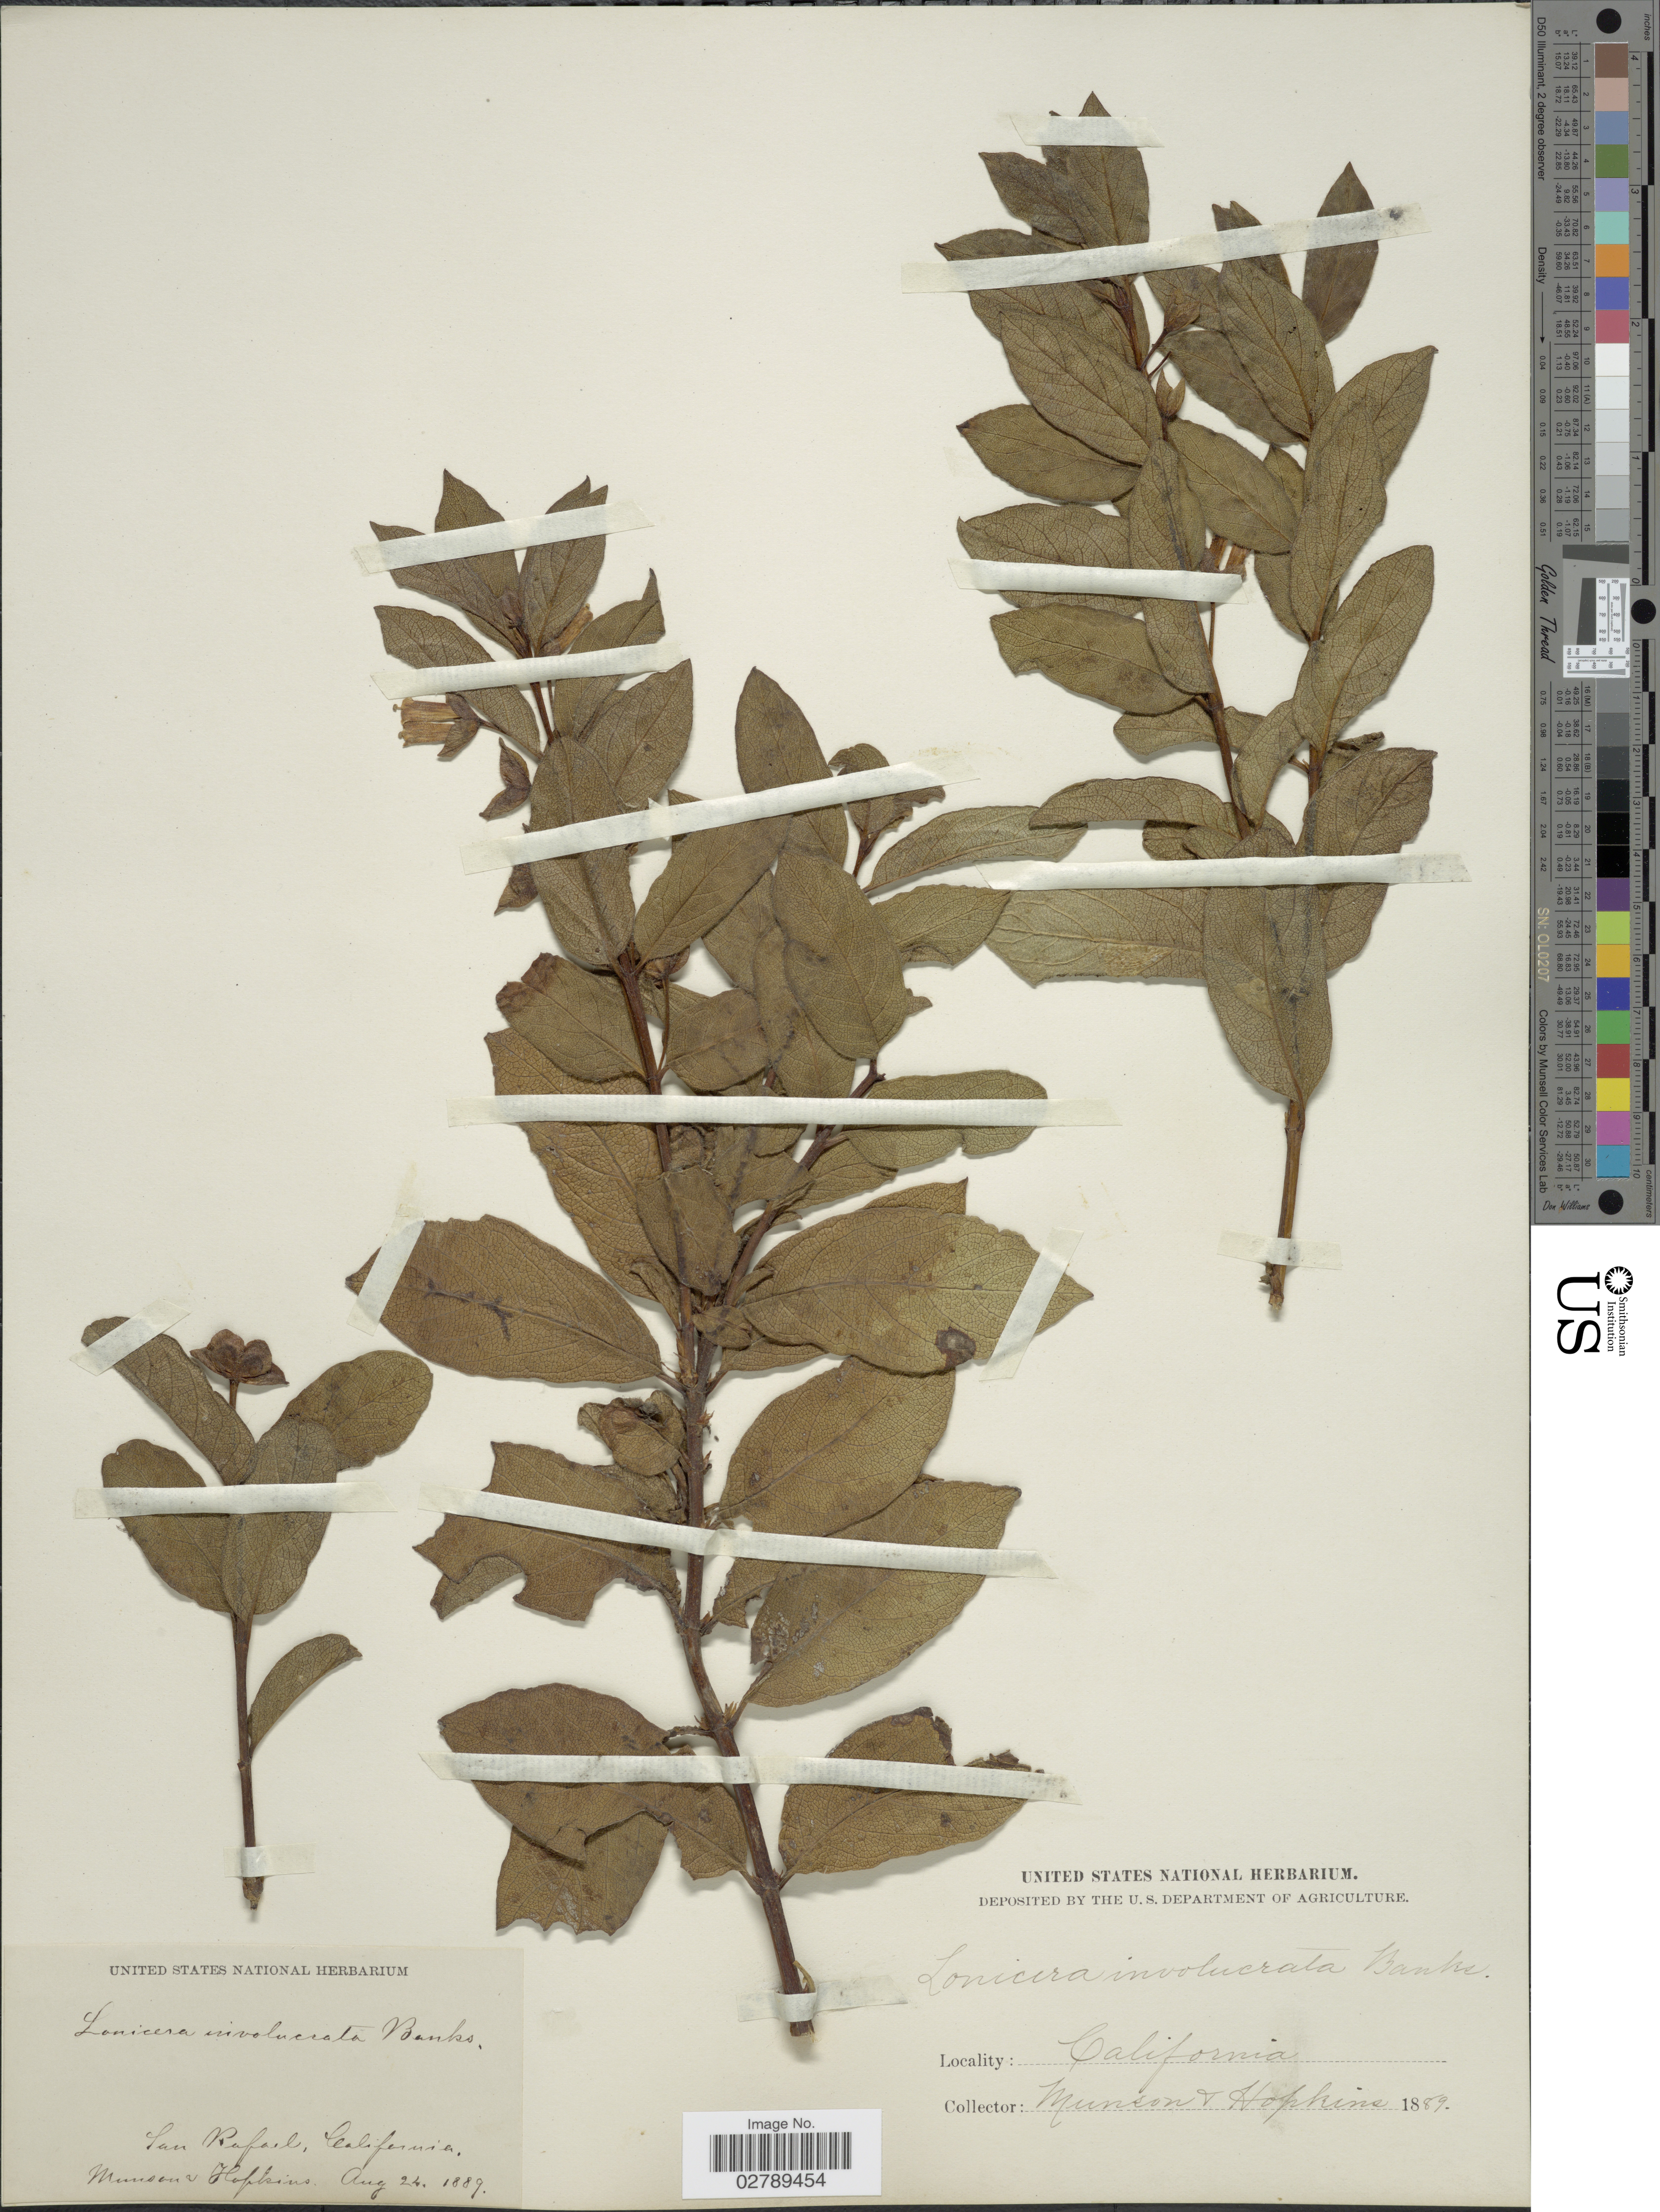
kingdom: Plantae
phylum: Tracheophyta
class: Magnoliopsida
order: Dipsacales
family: Caprifoliaceae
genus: Lonicera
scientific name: Lonicera involucrata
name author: (Richardson) Banks ex Spreng.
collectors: -. Munson & -- Hopkins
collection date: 1889-08-24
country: United States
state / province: California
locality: San Rafael.